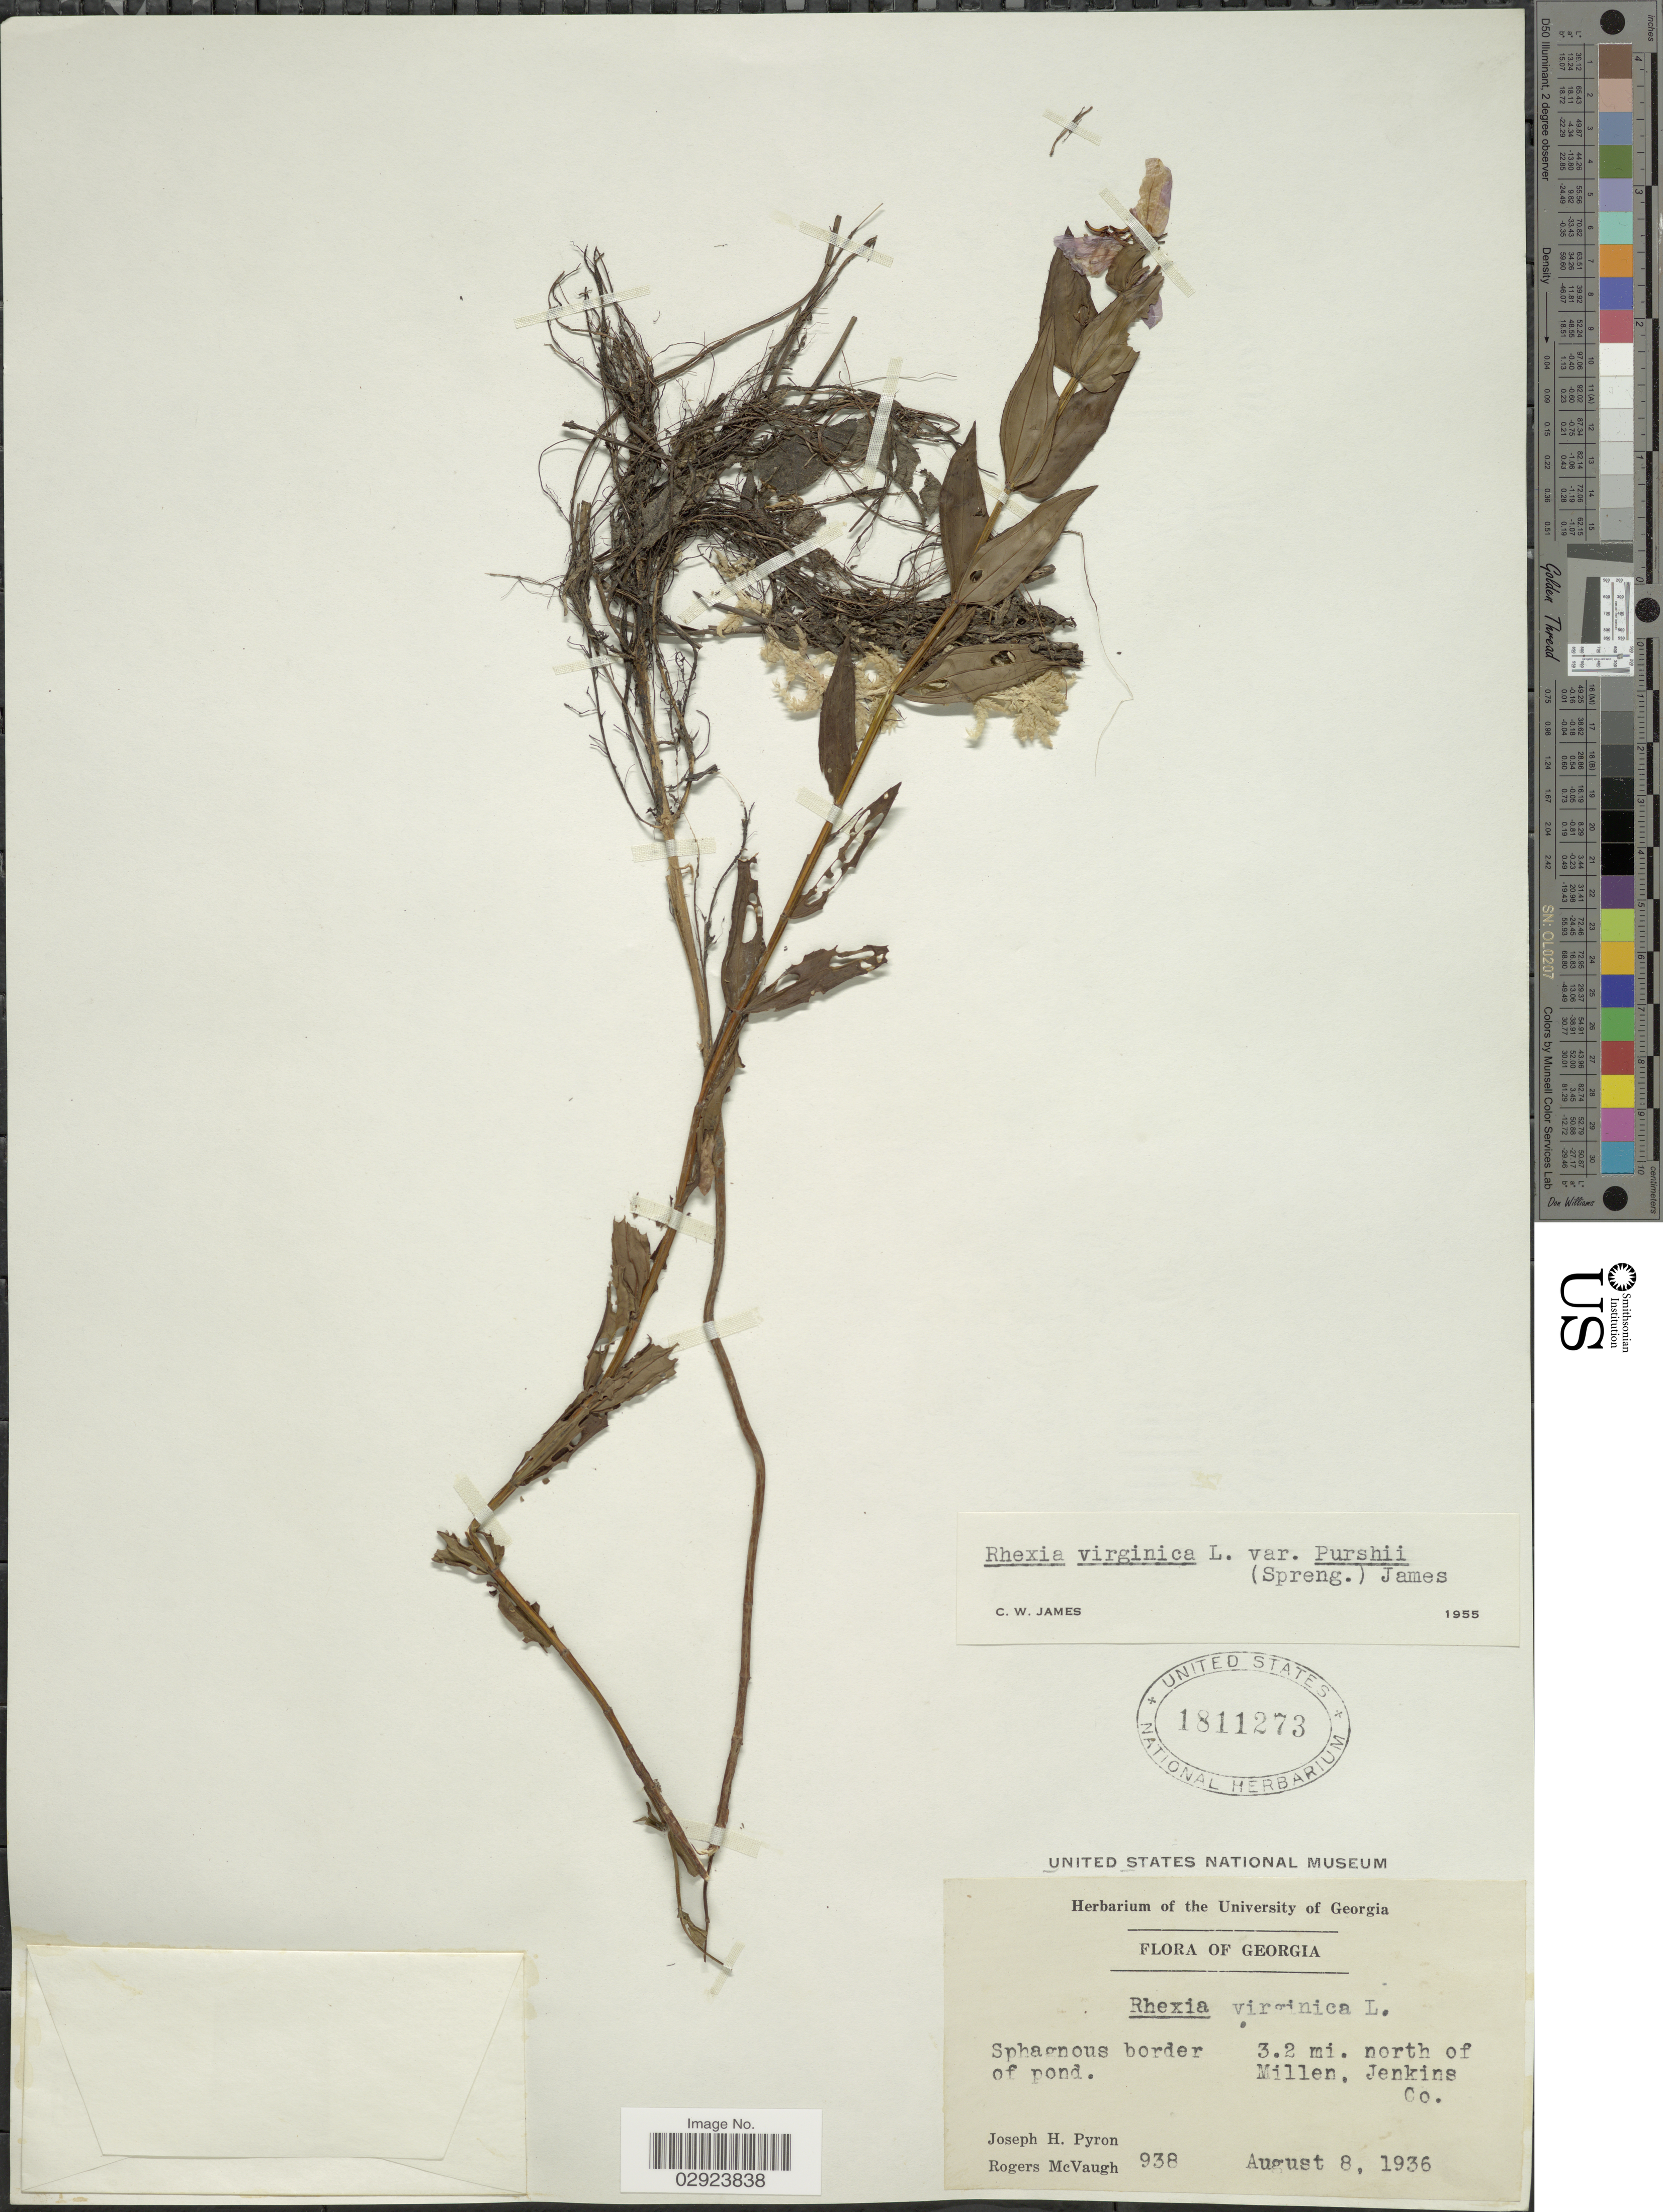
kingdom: Plantae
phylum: Tracheophyta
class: Magnoliopsida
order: Myrtales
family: Melastomataceae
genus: Rhexia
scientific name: Rhexia virginica var. purshii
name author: (Spreng.) C.W. James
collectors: J. H. Pyron & R. McVaugh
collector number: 938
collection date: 1936-08-08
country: United States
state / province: Georgia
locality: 3.2 mi. north of Millen. Jenkins Co.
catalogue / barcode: US 1811273